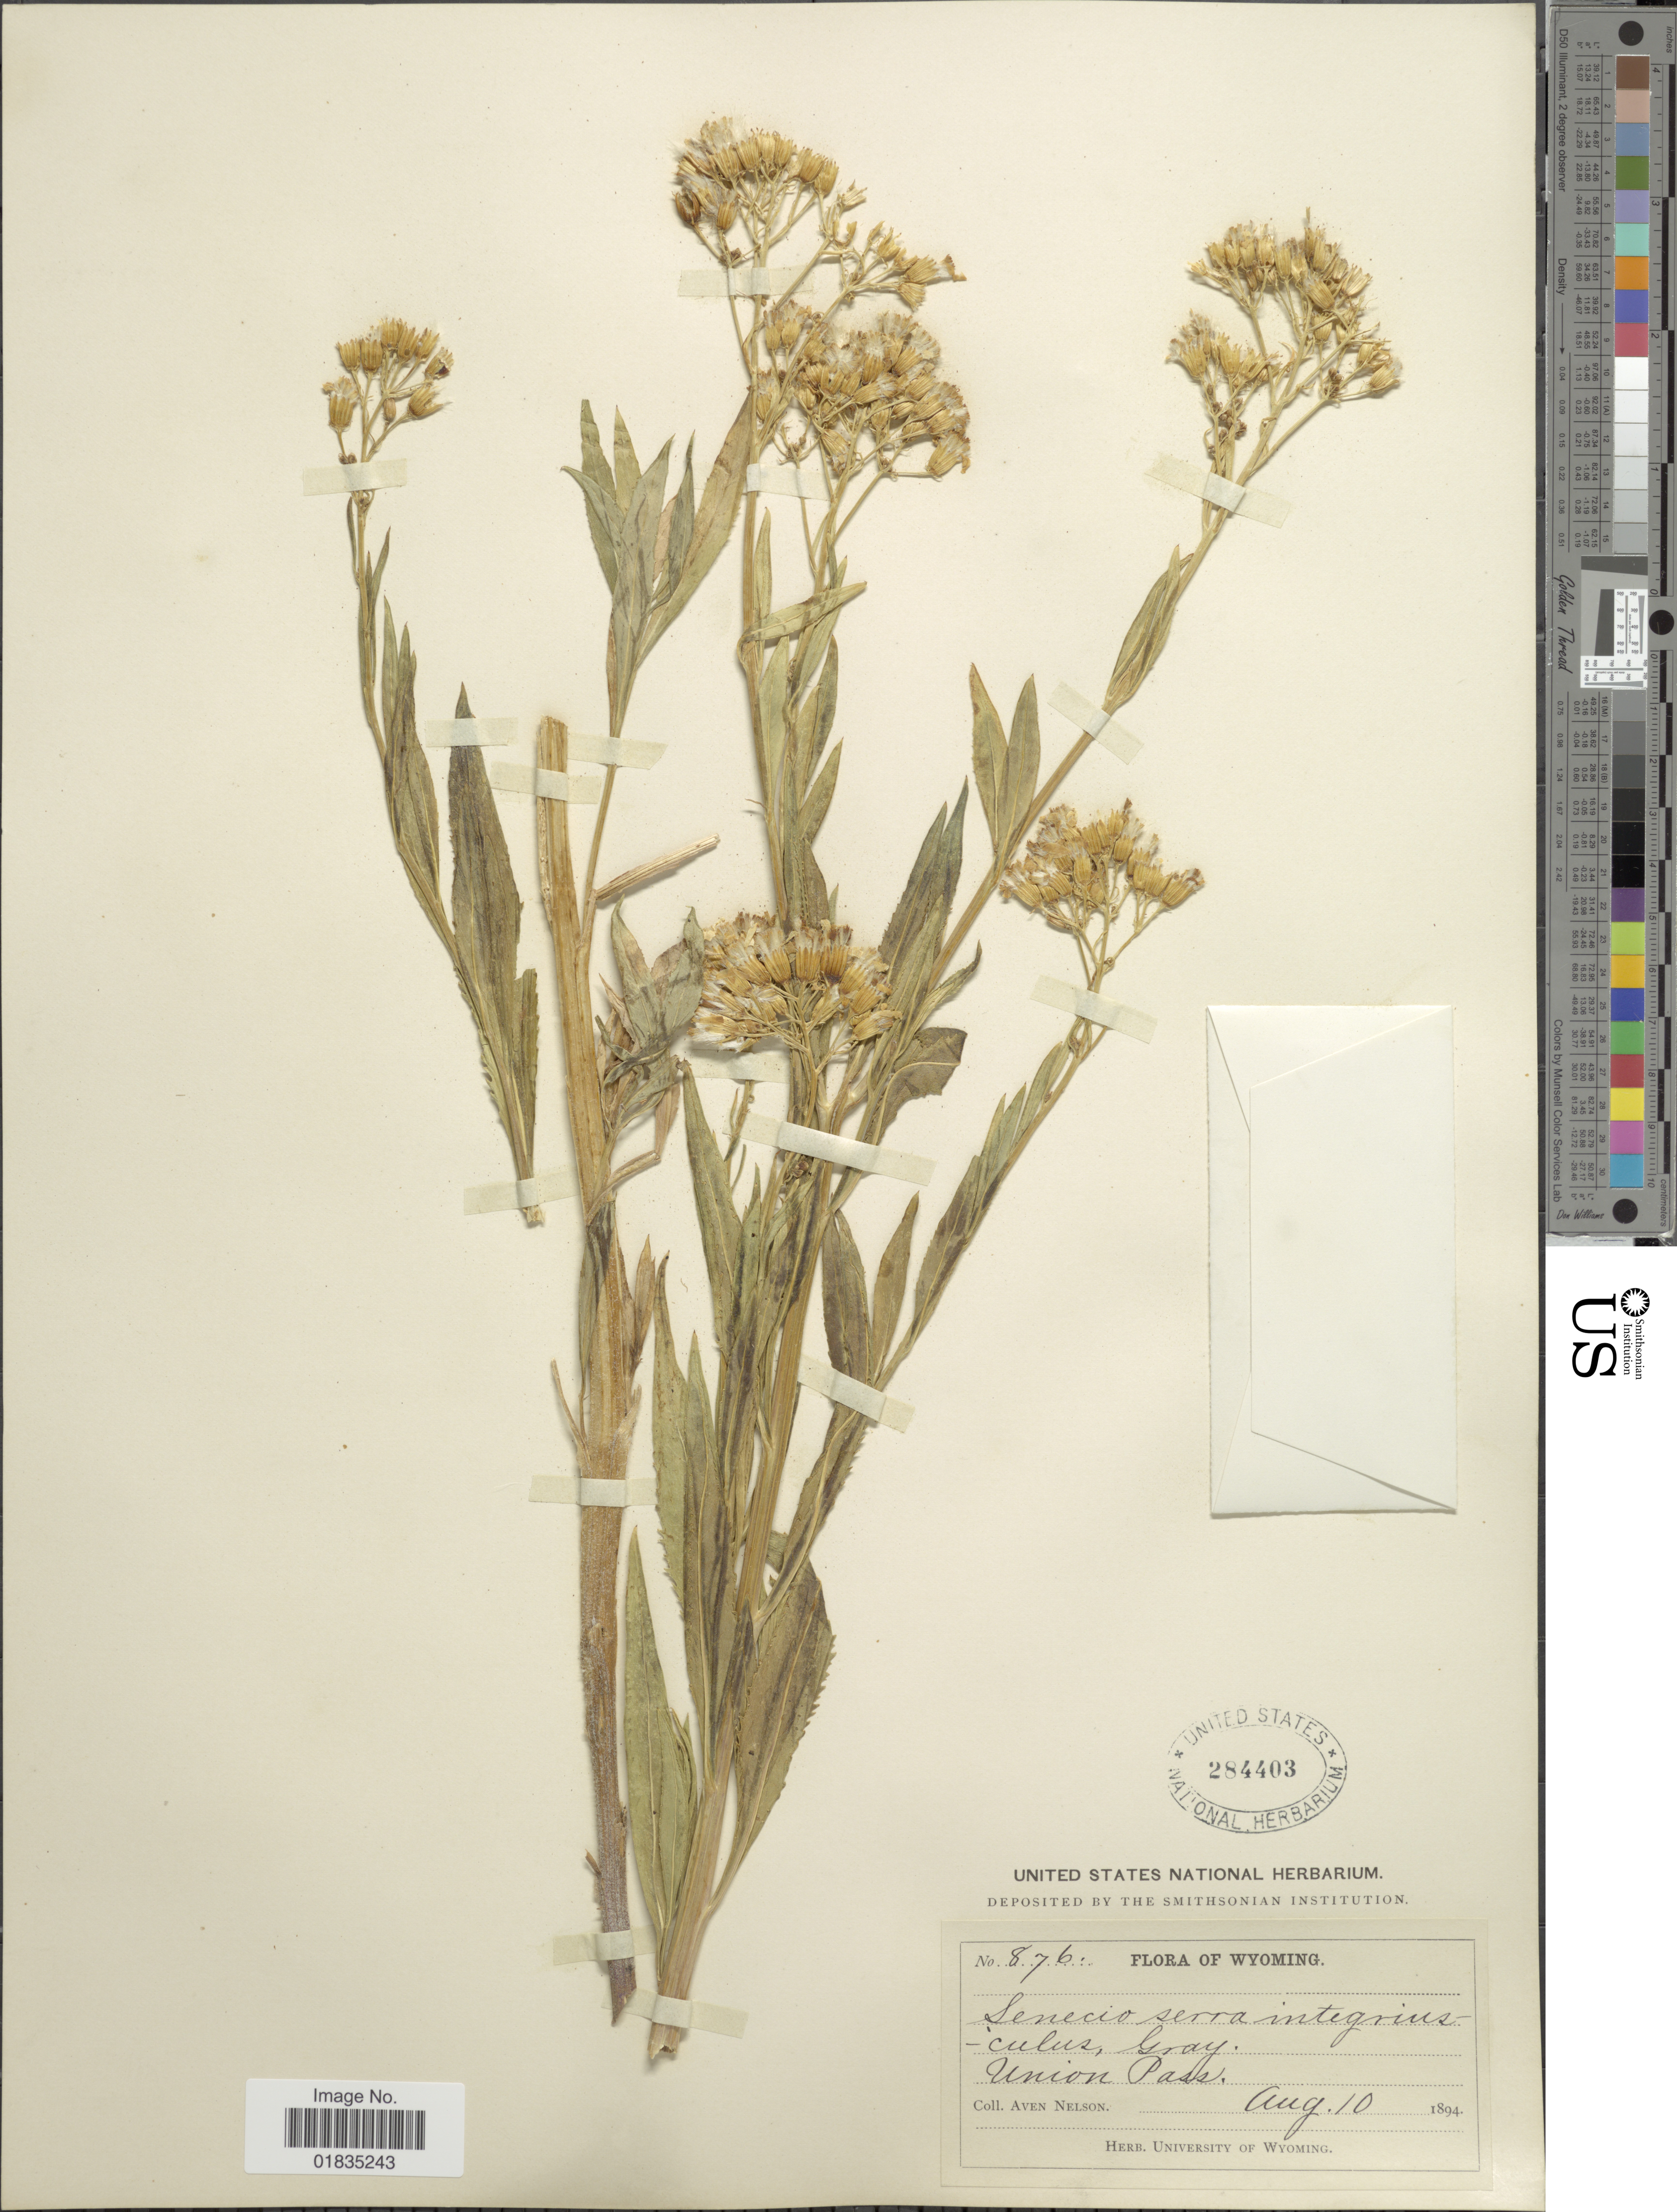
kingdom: Plantae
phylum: Tracheophyta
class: Magnoliopsida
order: Asterales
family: Asteraceae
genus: Senecio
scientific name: Senecio serra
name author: Hook.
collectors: A. Nelson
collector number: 876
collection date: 1894-08-10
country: United States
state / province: Wyoming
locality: Union Pass.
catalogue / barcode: US 284403